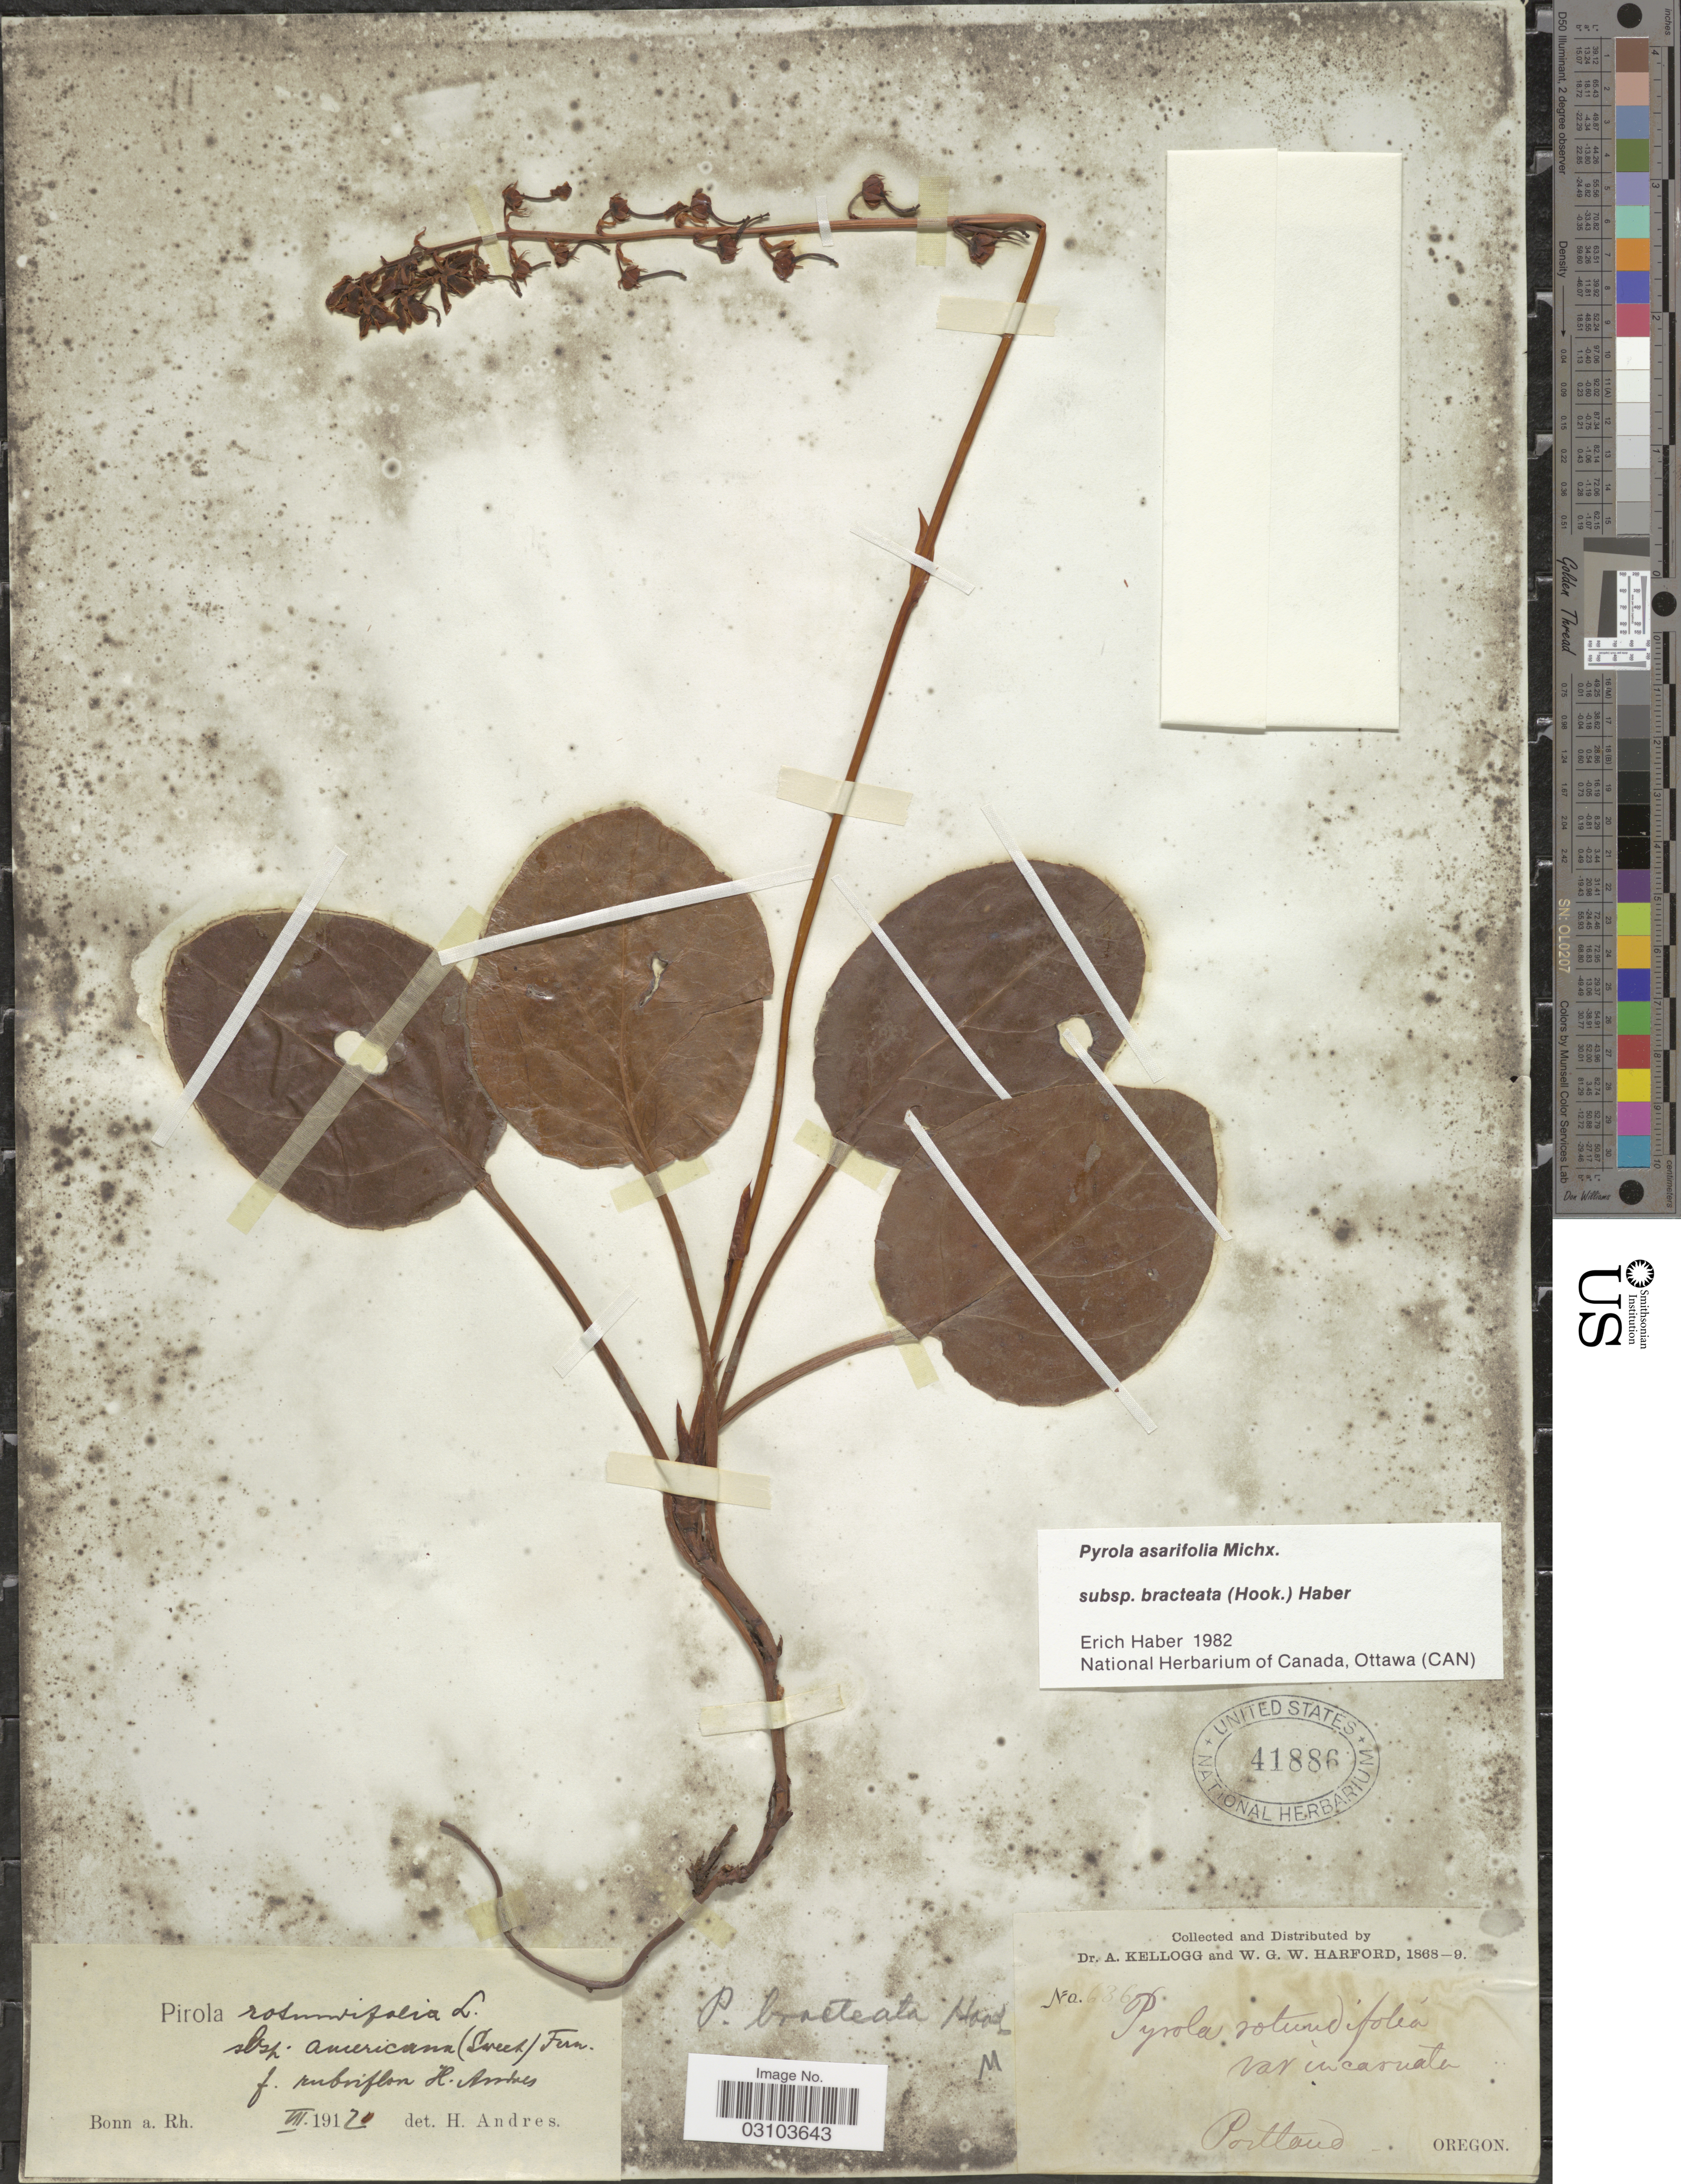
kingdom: Plantae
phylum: Tracheophyta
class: Magnoliopsida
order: Ericales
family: Ericaceae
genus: Pyrola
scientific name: Pyrola asarifolia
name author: Michx.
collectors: A. Kellogg & W. G. W. Harford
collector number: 636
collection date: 1868/1869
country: United States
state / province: Oregon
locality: Portland.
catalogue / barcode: US 41886